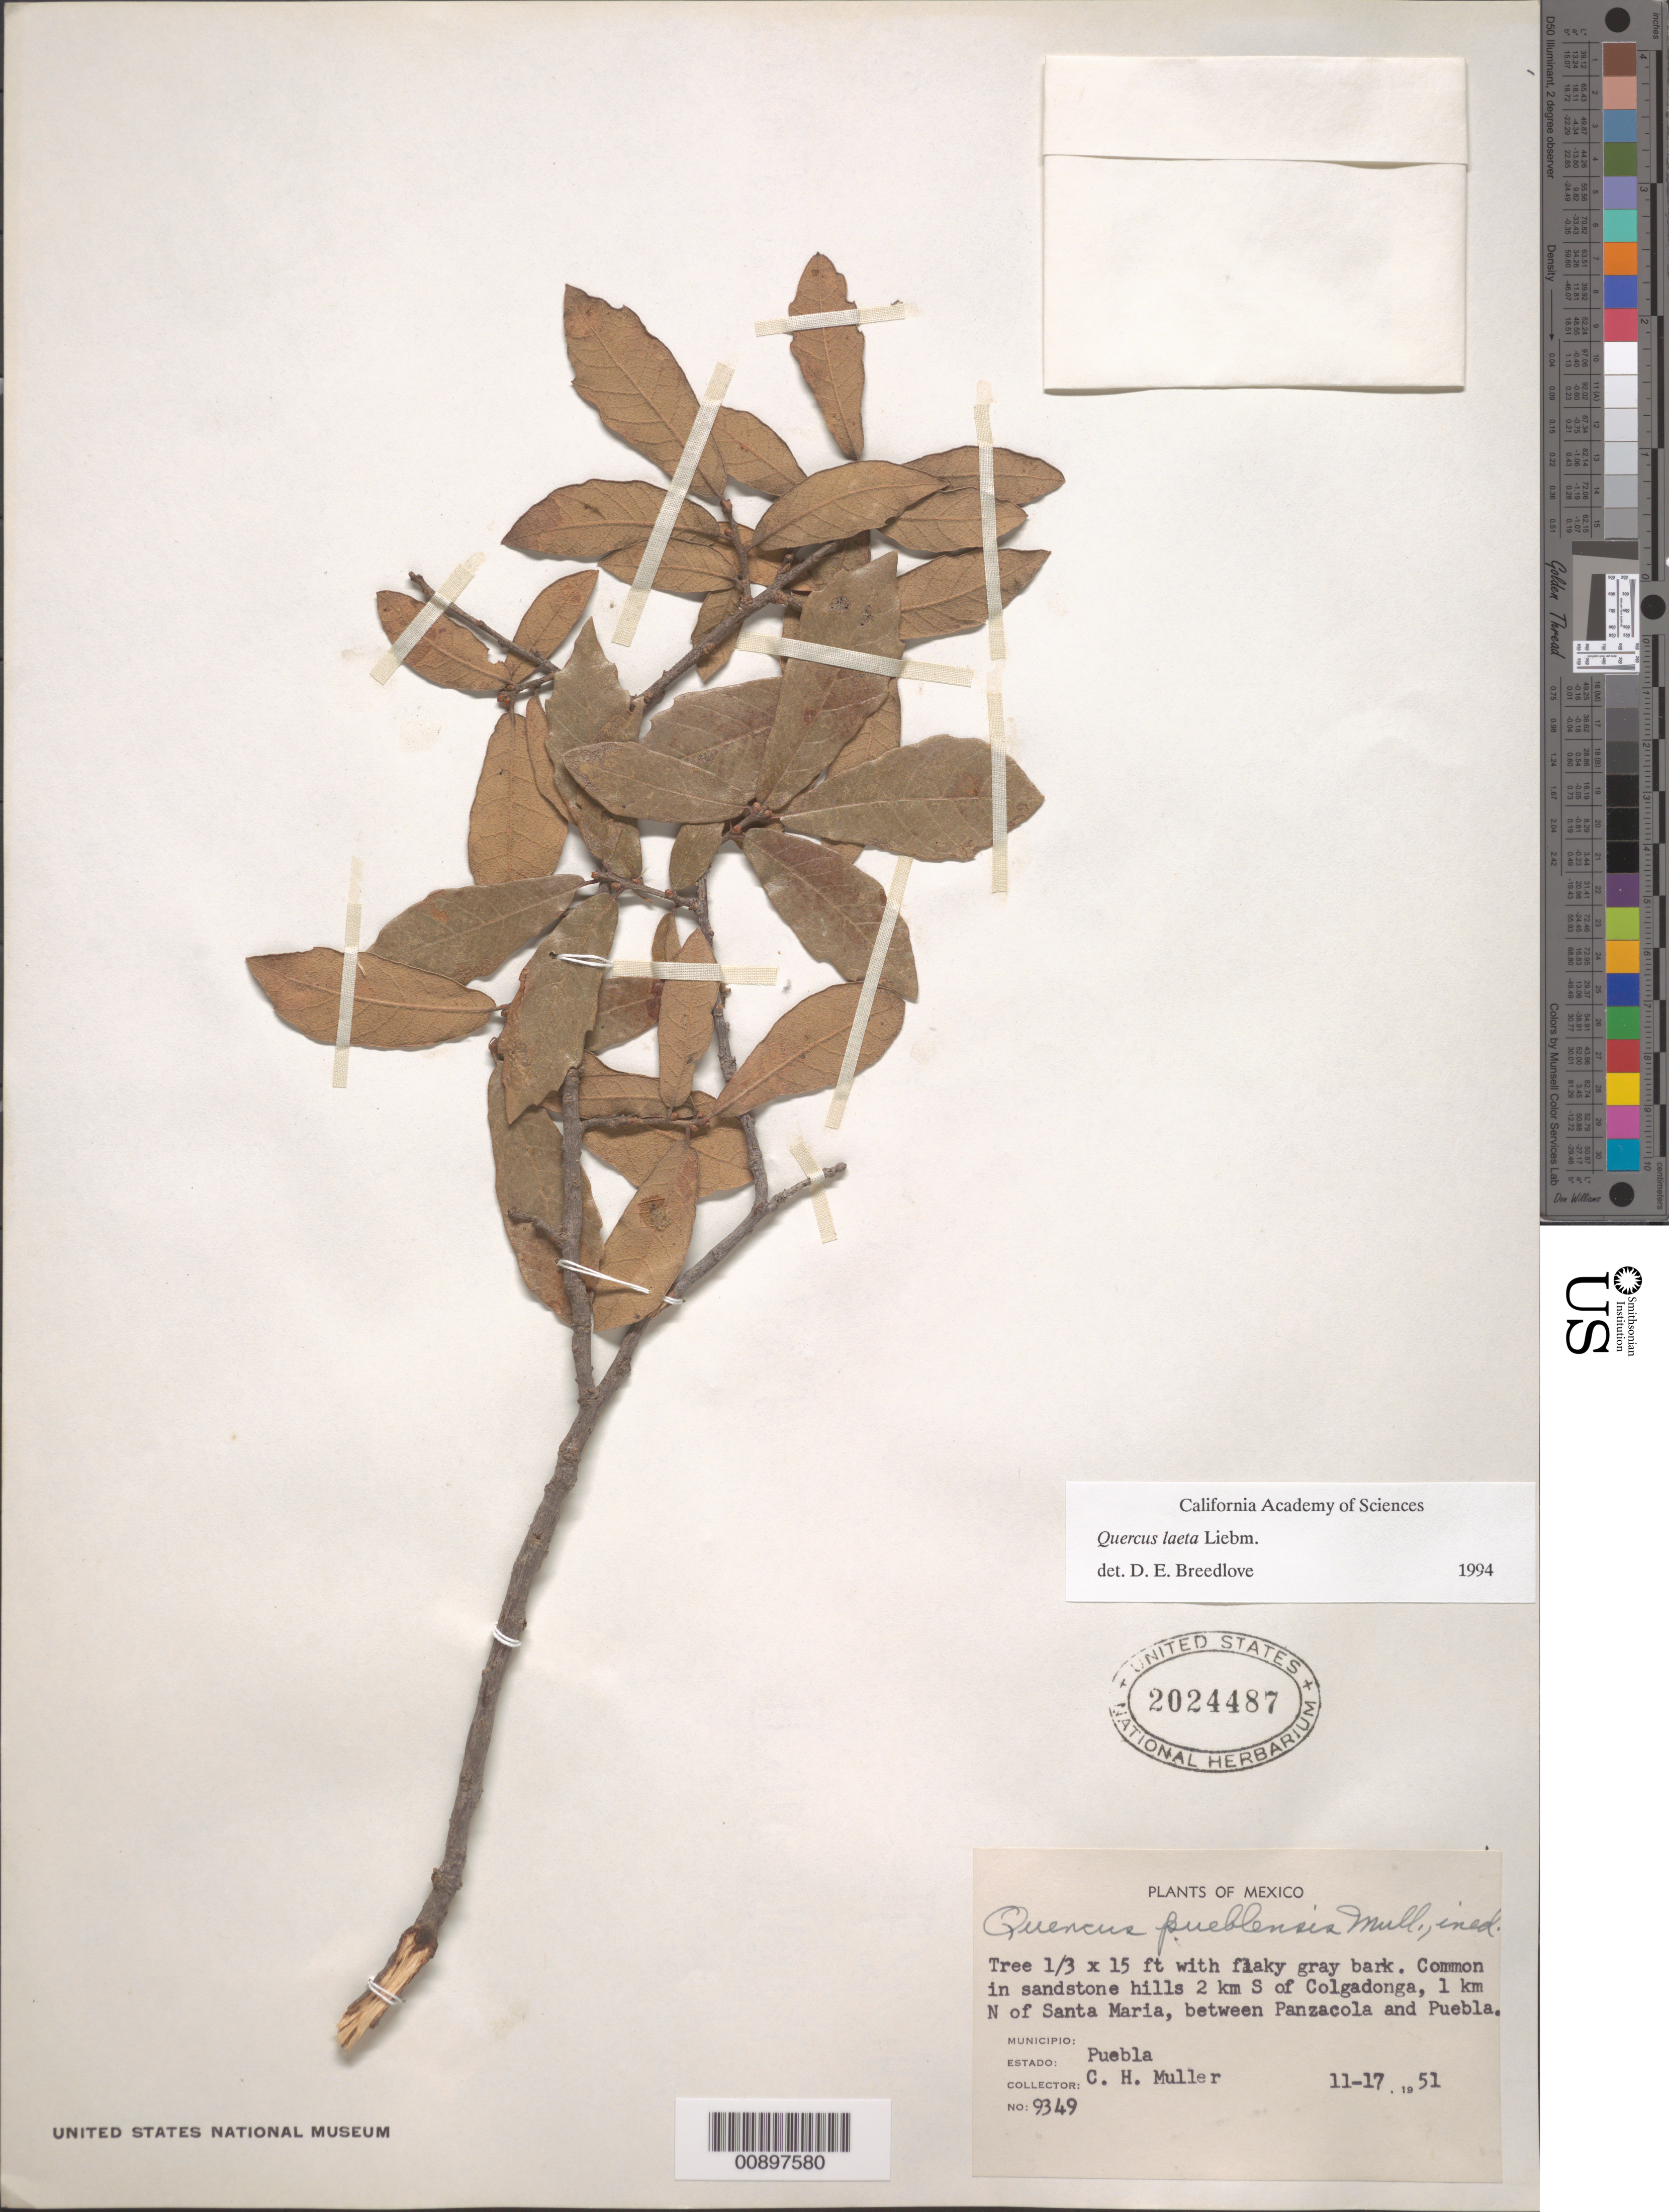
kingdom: Plantae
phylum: Tracheophyta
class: Magnoliopsida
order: Fagales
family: Fagaceae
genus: Quercus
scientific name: Quercus laeta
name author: Liebm.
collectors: C. H. Muller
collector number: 9349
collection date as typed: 17 Nov 1951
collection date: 1951-11-17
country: Mexico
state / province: Puebla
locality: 2 km S of Colgadonga, 1 km N of Santa maría, between Panzacola and Puebla.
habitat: Common in sandstone hills.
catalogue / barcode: US 2024487